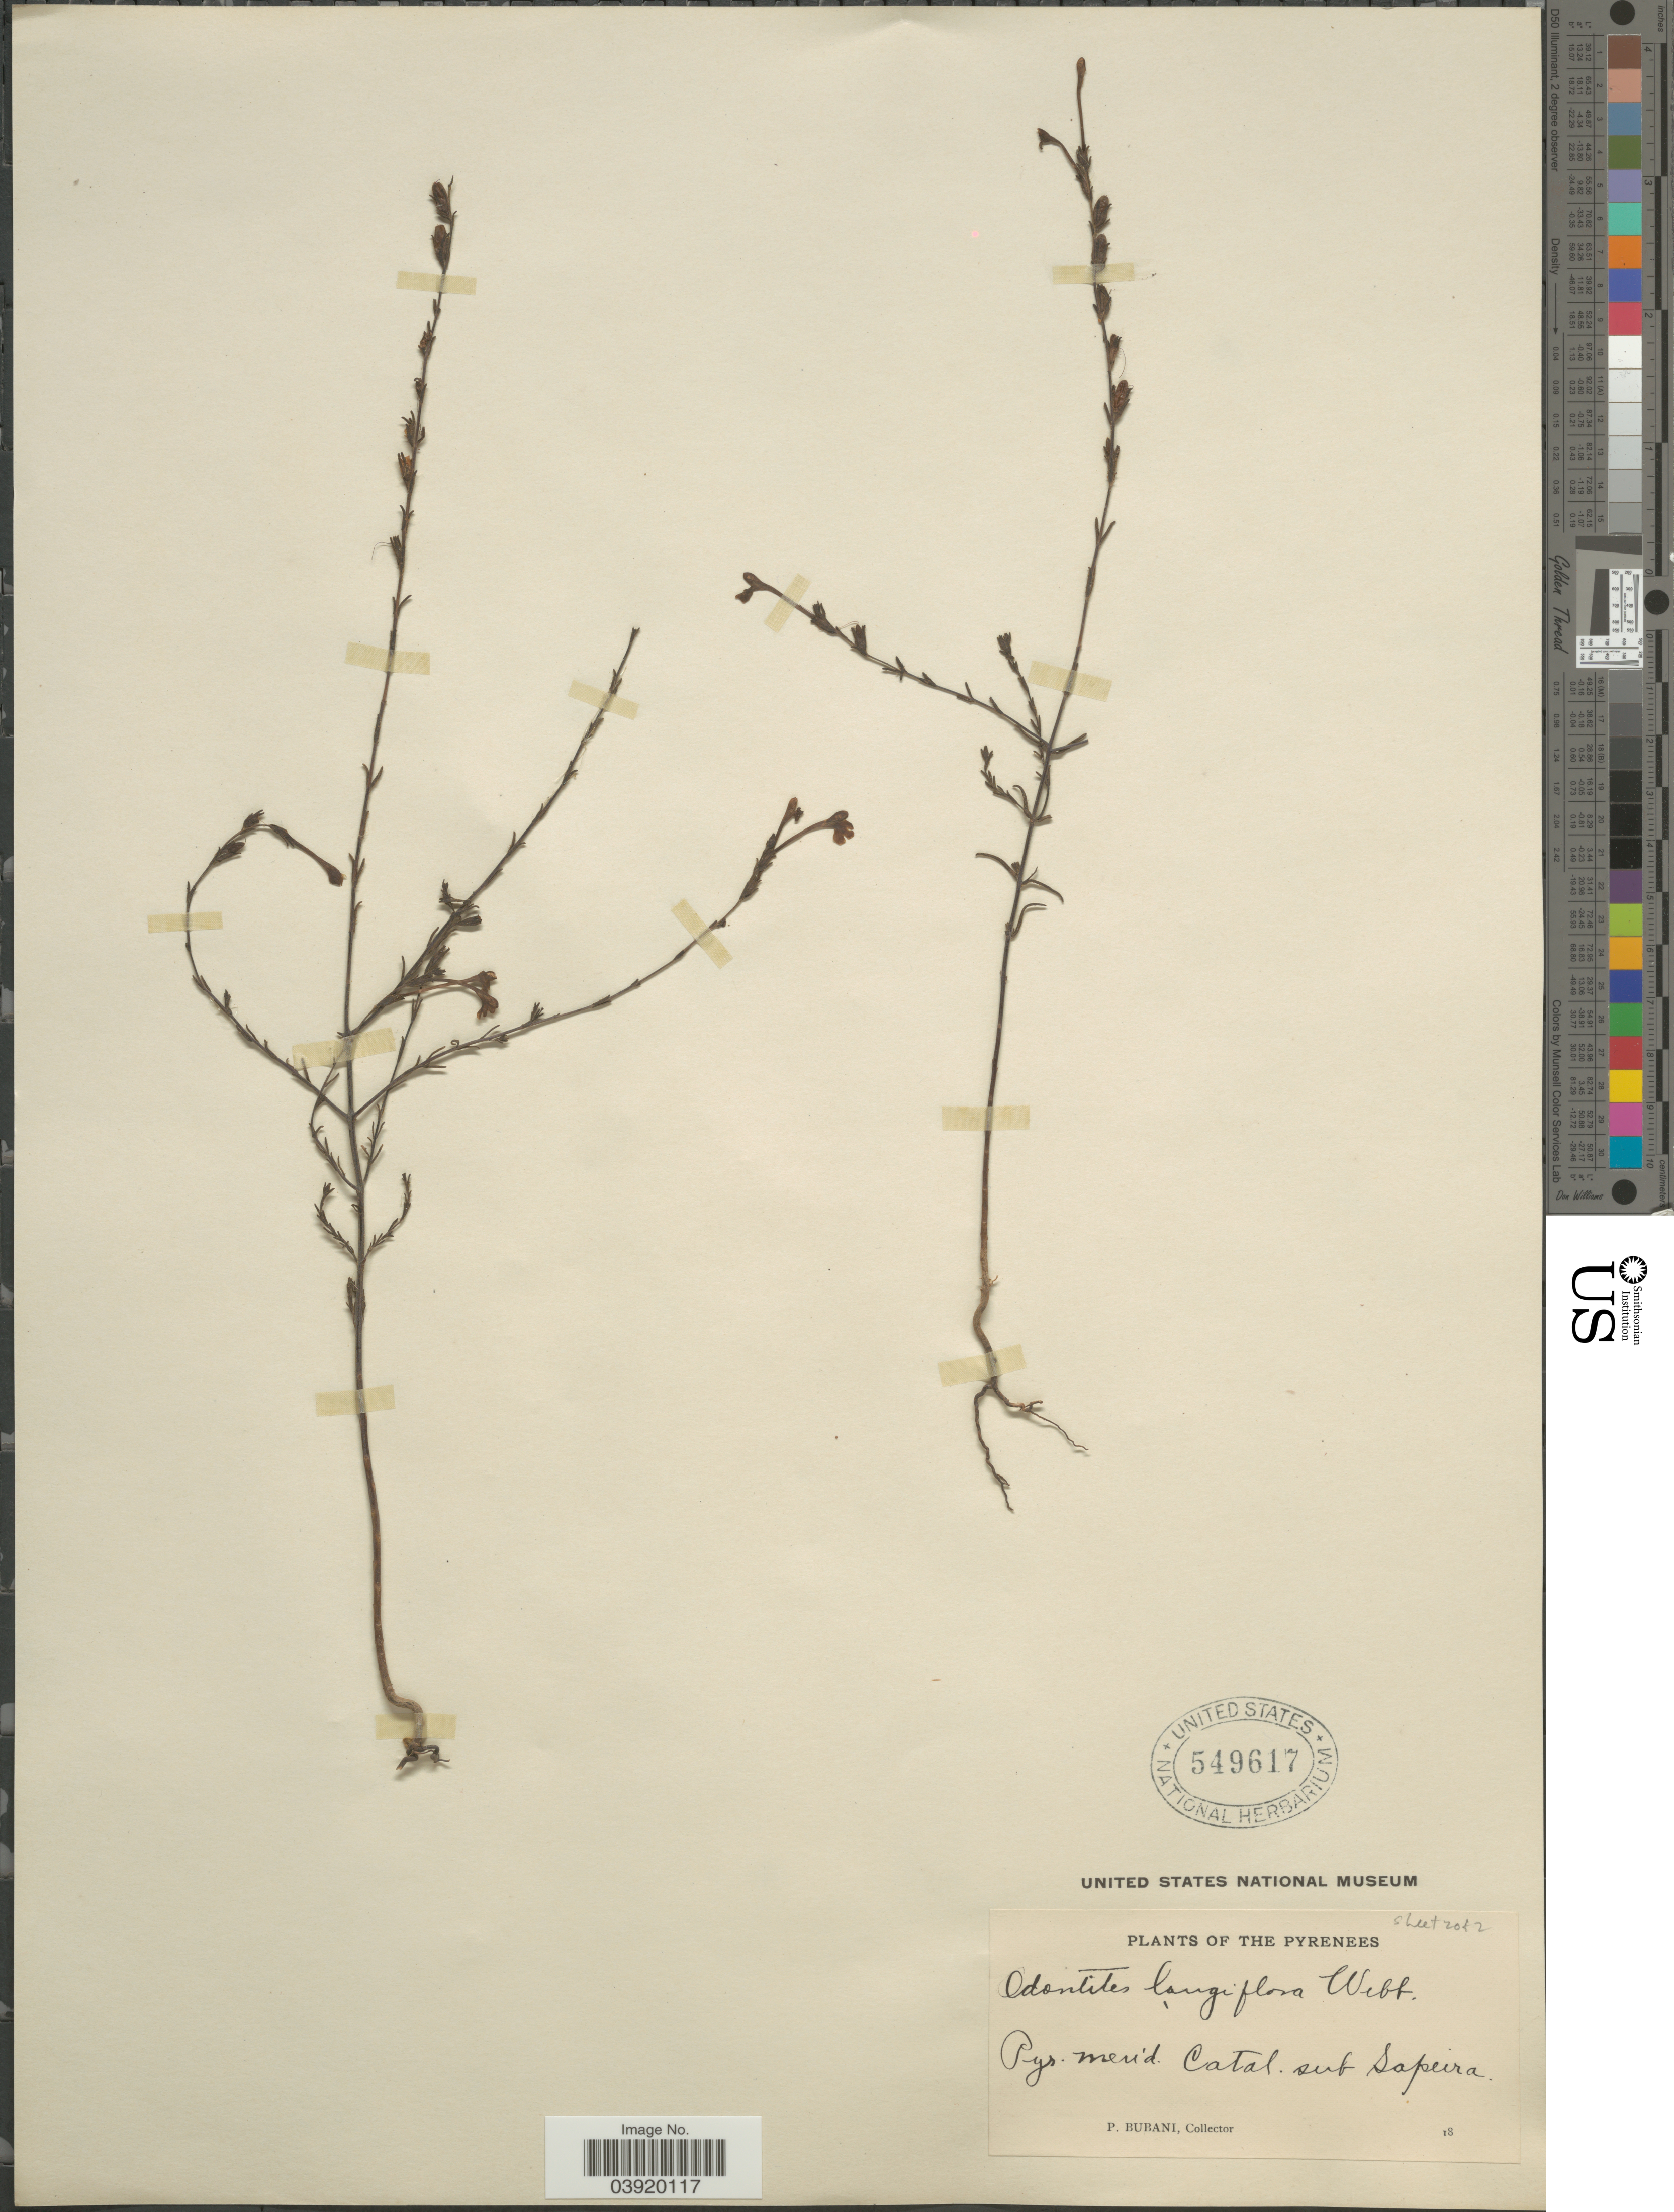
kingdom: Plantae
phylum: Tracheophyta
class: Magnoliopsida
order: Lamiales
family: Orobanchaceae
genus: Macrosyringion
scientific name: Macrosyringion longiflorum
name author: (Vahl) Rothm.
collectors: P. Bubani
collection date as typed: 18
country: Spain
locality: The Pyrenees. Pyr. merid. Catal. sub Sapeira.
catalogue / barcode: US 549617